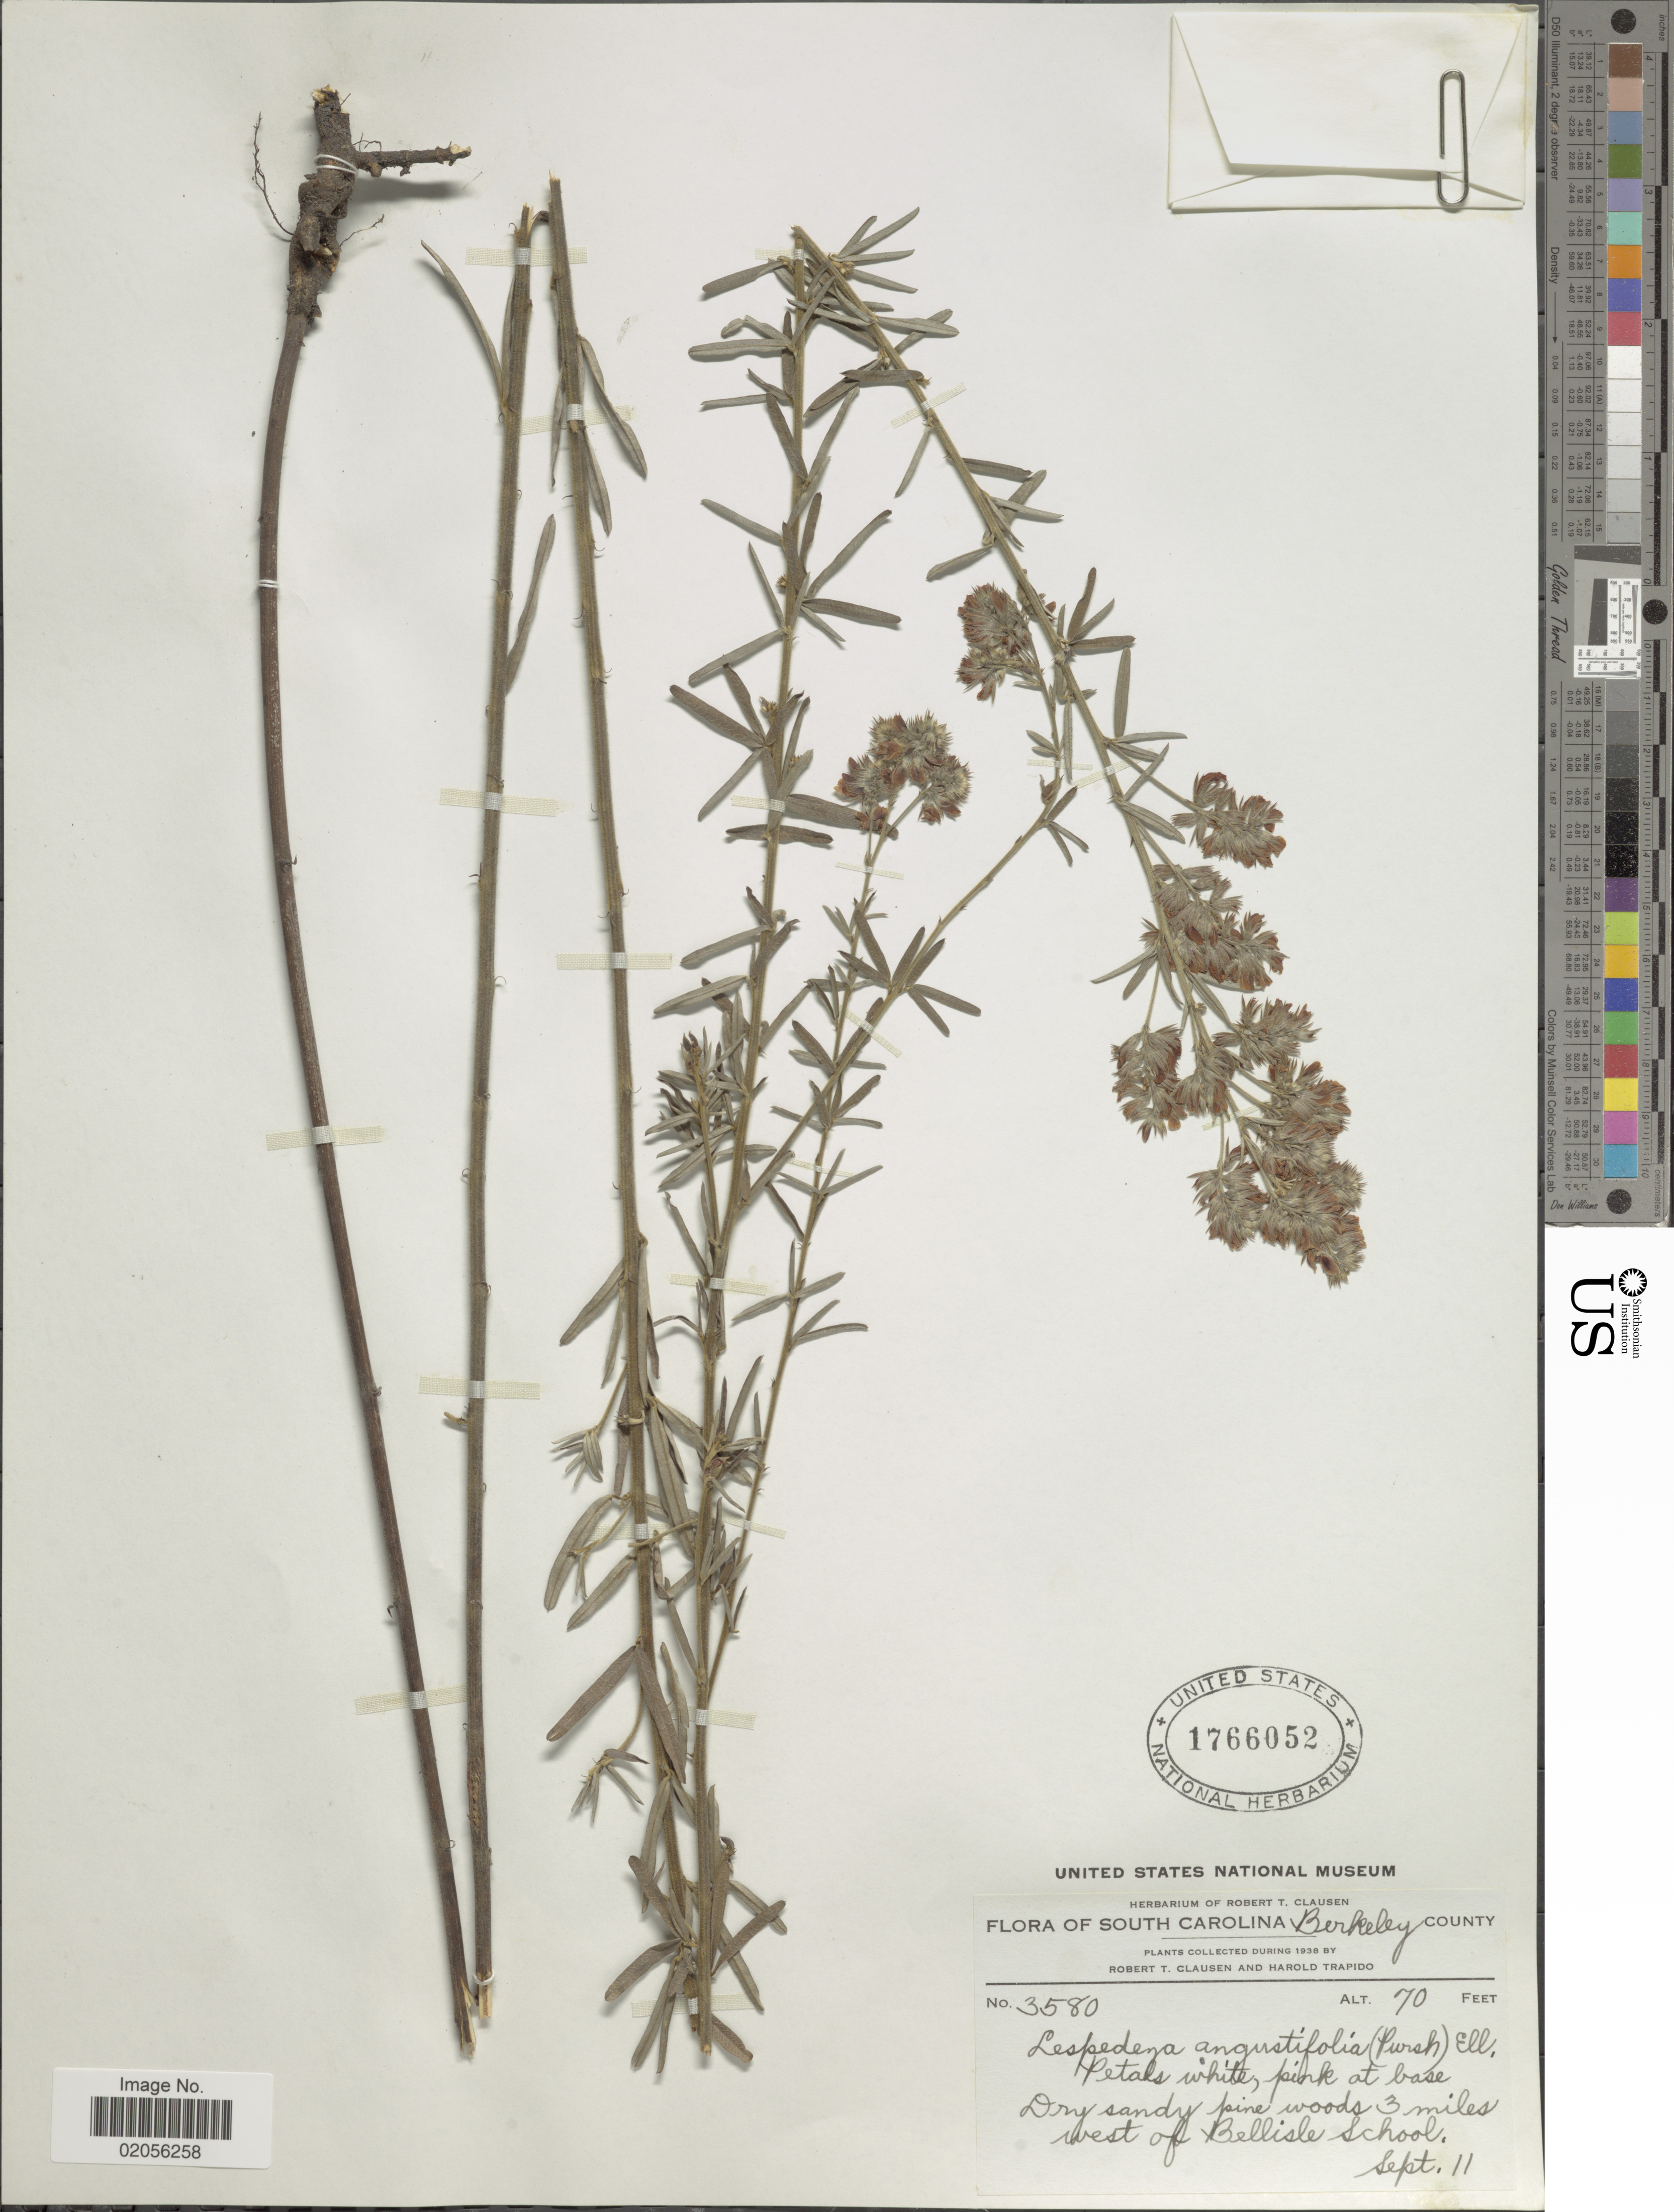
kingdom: Plantae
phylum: Tracheophyta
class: Magnoliopsida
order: Fabales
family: Fabaceae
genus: Lespedeza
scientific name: Lespedeza angustifolia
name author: (Pursh) Elliott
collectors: R. T. Clausen & H. Trapido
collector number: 3580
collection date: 1938-09-11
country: United States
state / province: South Carolina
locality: Berkeley County. 3 miles west of Bellisle School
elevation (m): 21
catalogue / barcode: US 1766052